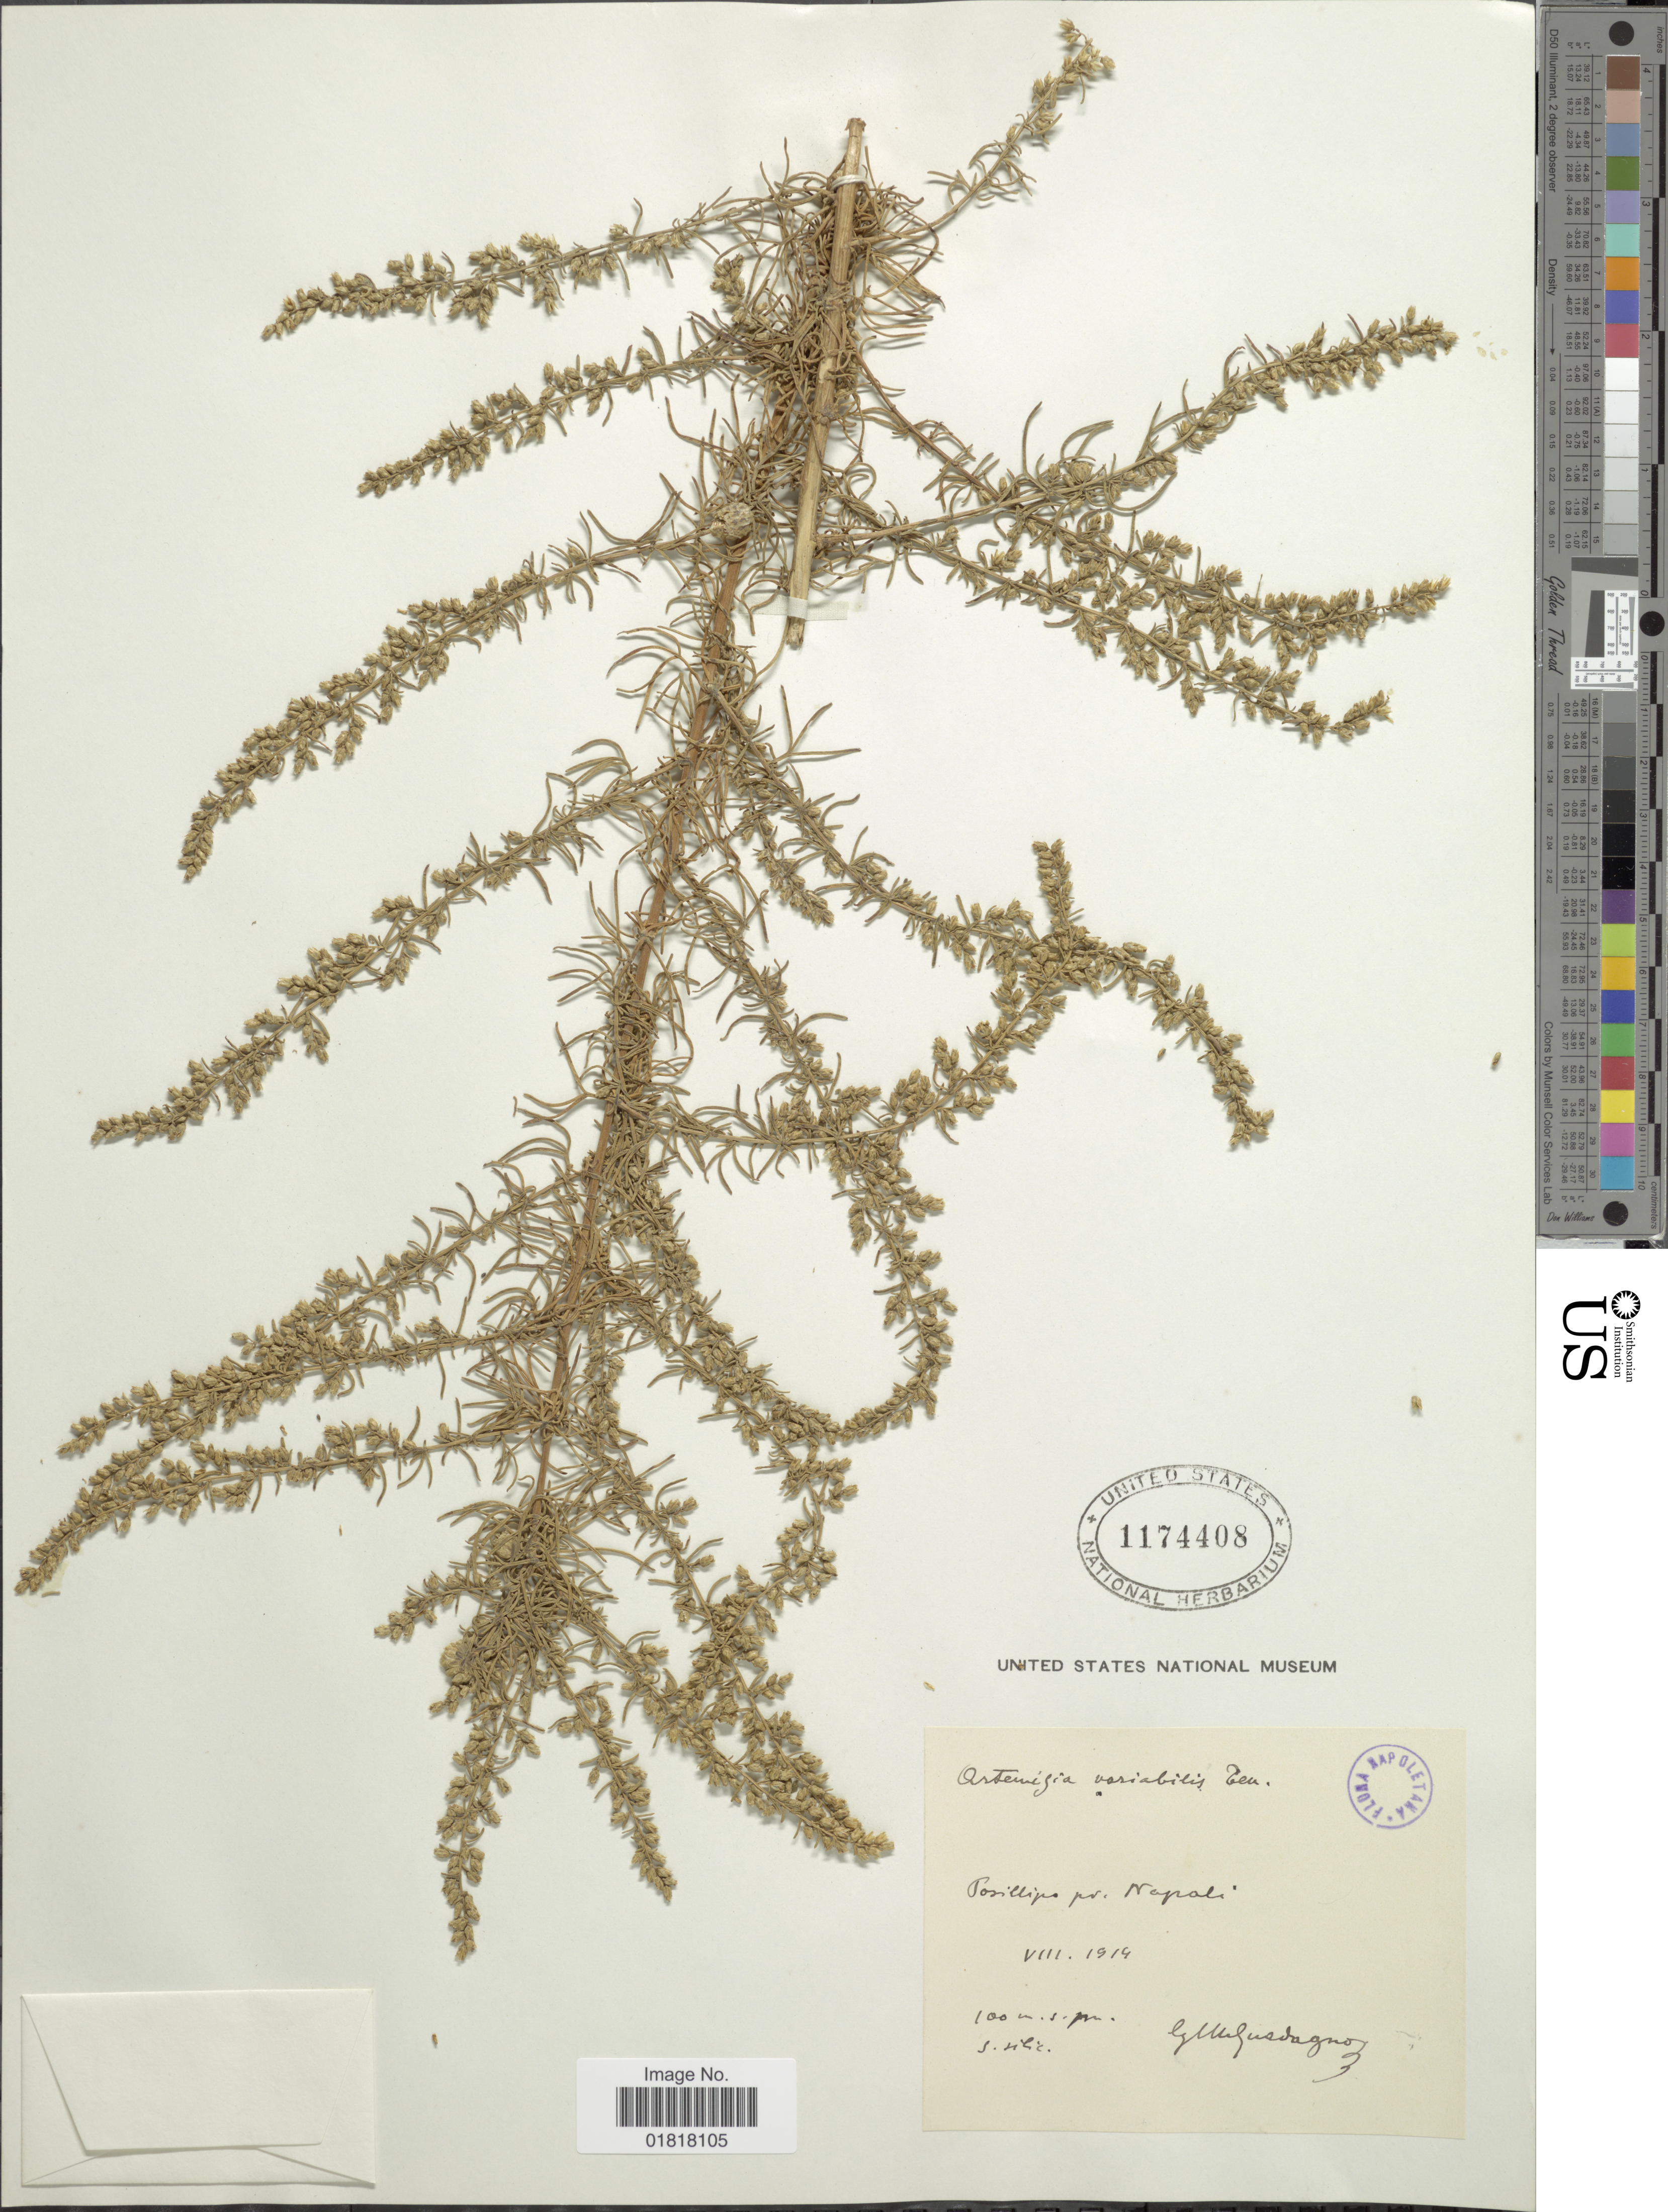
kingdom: Plantae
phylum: Tracheophyta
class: Magnoliopsida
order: Asterales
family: Asteraceae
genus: Artemisia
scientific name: Artemisia variabilis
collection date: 1914-08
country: Italy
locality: Posillpa pr. Napoli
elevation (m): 100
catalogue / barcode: US 1174408